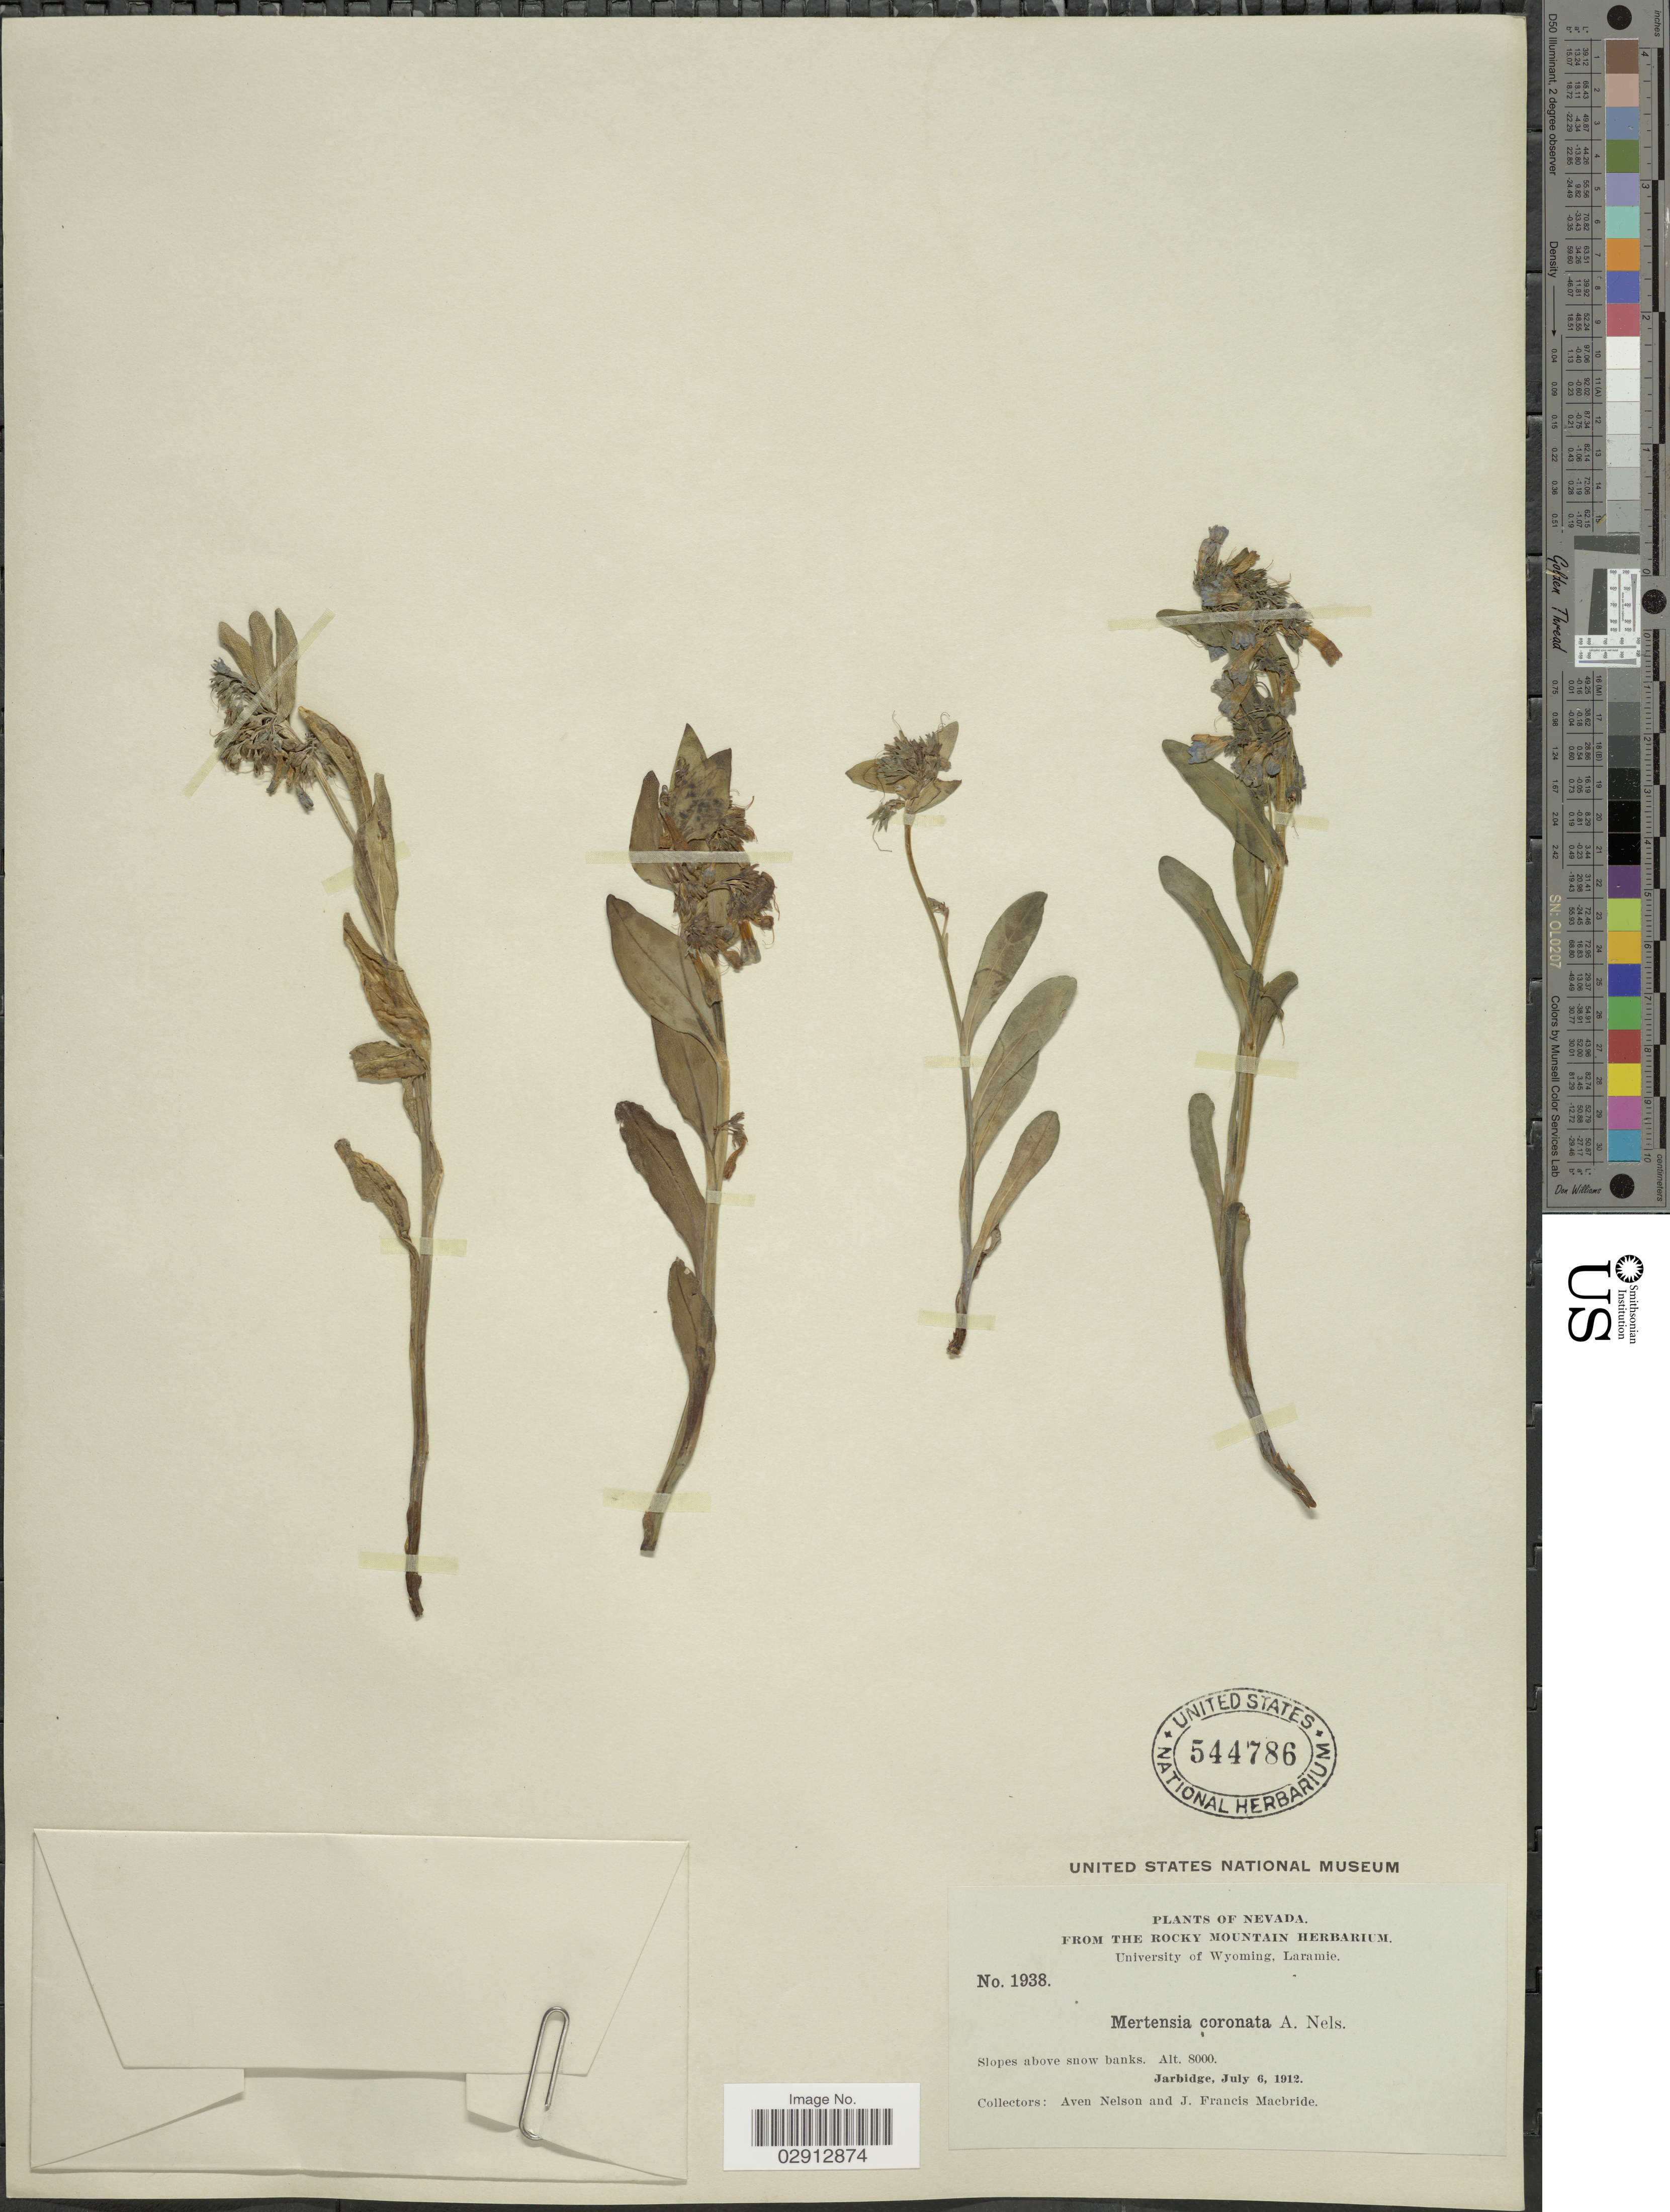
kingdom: Plantae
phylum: Tracheophyta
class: Magnoliopsida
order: Boraginales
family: Boraginaceae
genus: Mertensia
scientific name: Mertensia oblongifolia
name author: (Nutt.) G. Don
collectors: A. Nelson & J. F. Macbride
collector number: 1938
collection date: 1912-07-06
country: United States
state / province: Nevada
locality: Slopes above snow banks. Jarbidge.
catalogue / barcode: US 544786